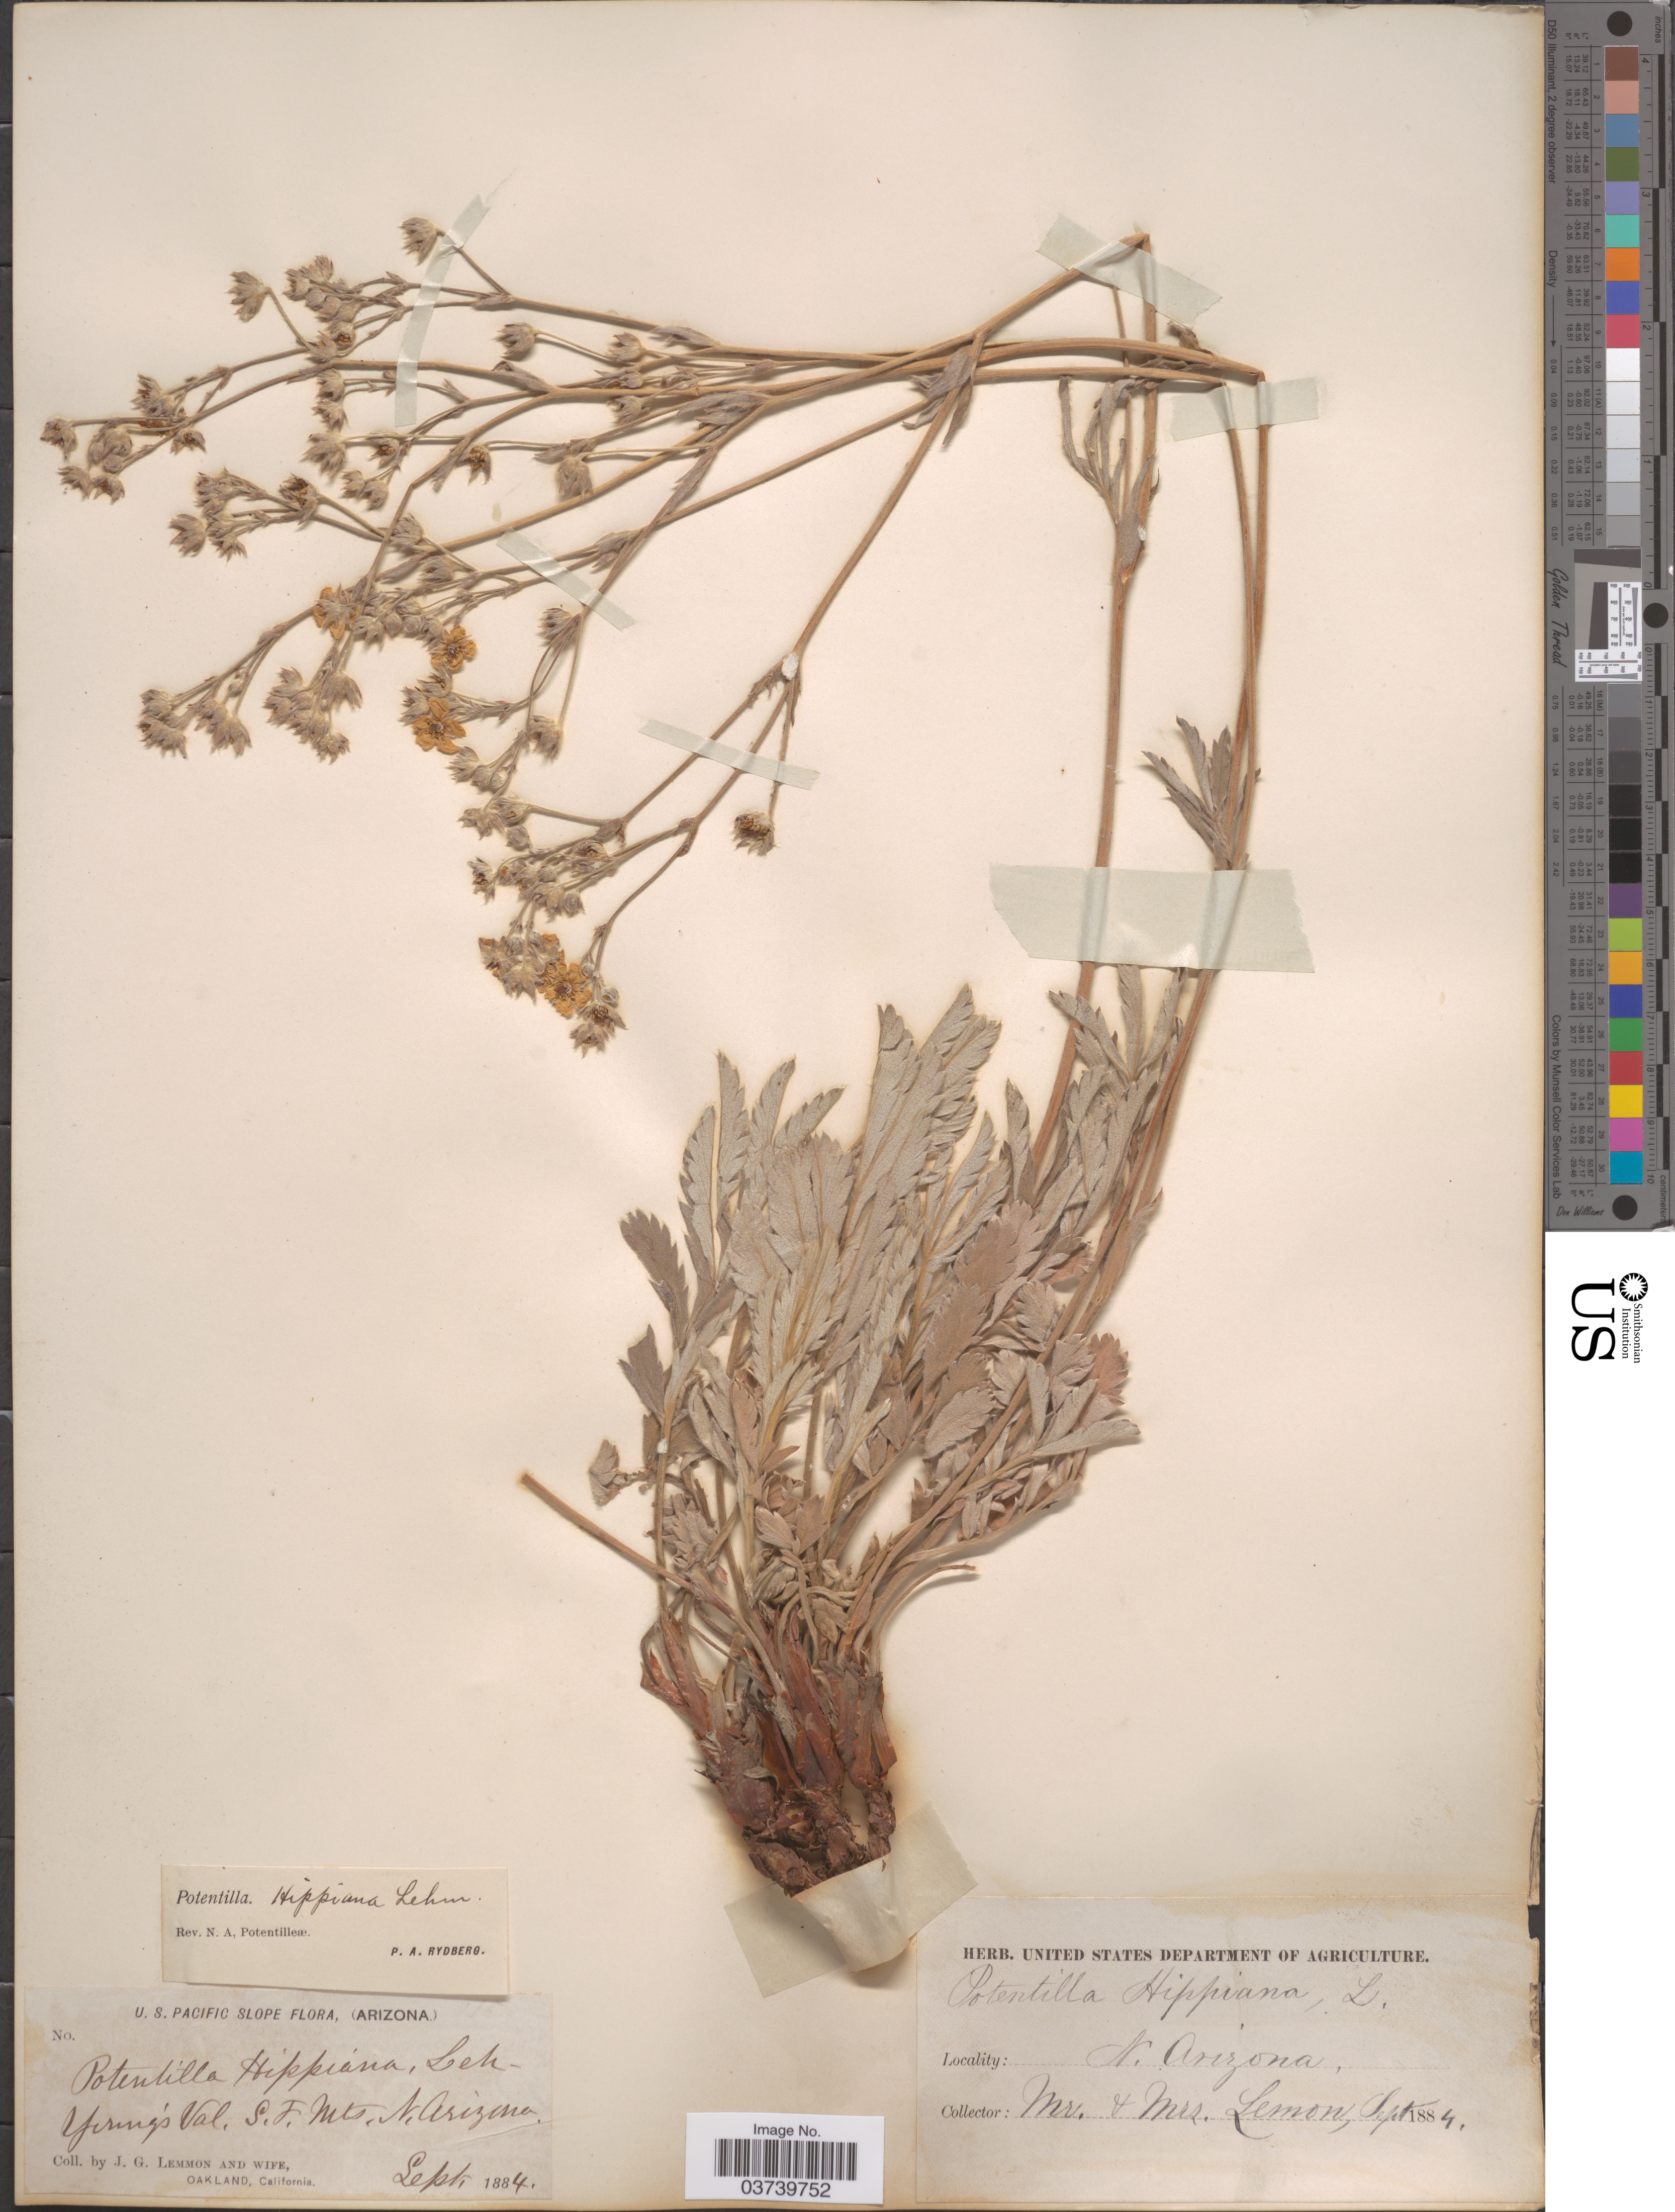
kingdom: Plantae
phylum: Tracheophyta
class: Magnoliopsida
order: Rosales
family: Rosaceae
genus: Potentilla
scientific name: Potentilla hippiana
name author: Lehm.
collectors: J. Lemmon & Mrs. J. G. Lemmon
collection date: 1884-09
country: United States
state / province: Arizona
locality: U.S. Pacific Slope. Youngs Val. S. F. Mts., N. Arizona.